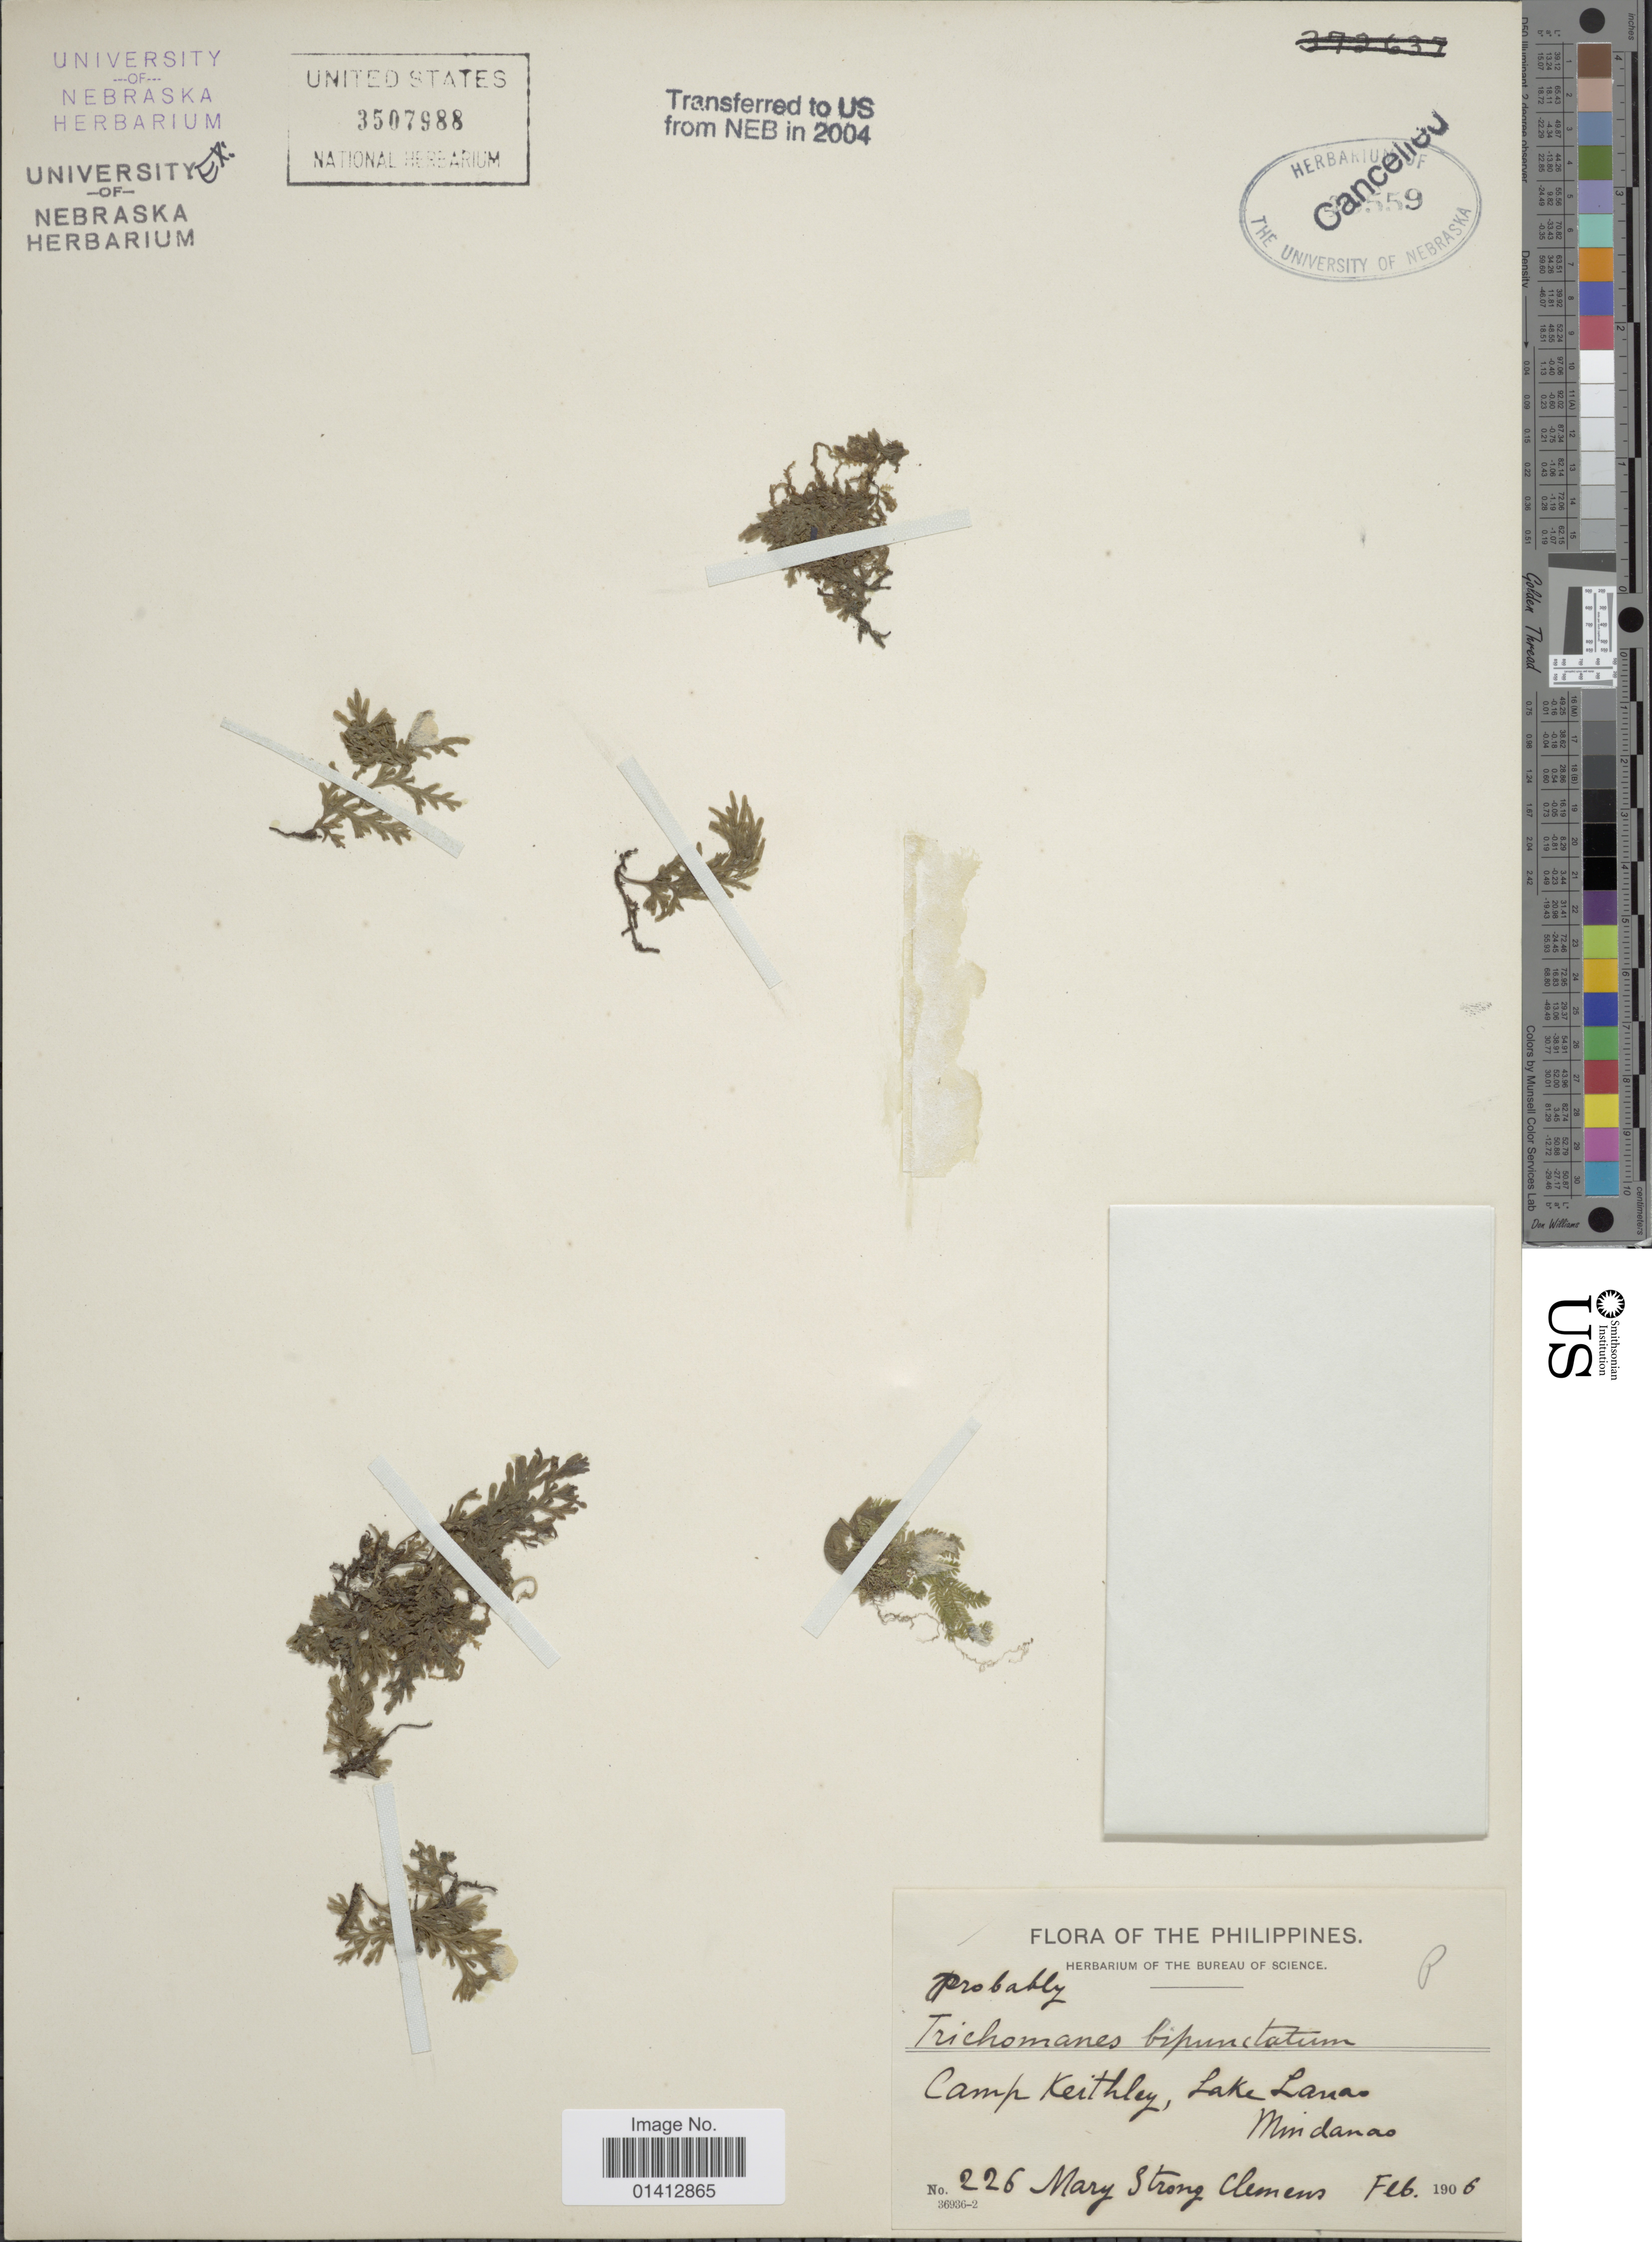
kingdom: Plantae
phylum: Tracheophyta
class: Polypodiopsida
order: Hymenophyllales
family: Hymenophyllaceae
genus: Crepidomanes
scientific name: Crepidomanes bipunctatum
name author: (Poir.) Copel.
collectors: M. S. Clemens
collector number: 226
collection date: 1906-02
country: Philippines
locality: Camp Keithley, Lake Lanao, Mindanao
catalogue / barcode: US 3507988